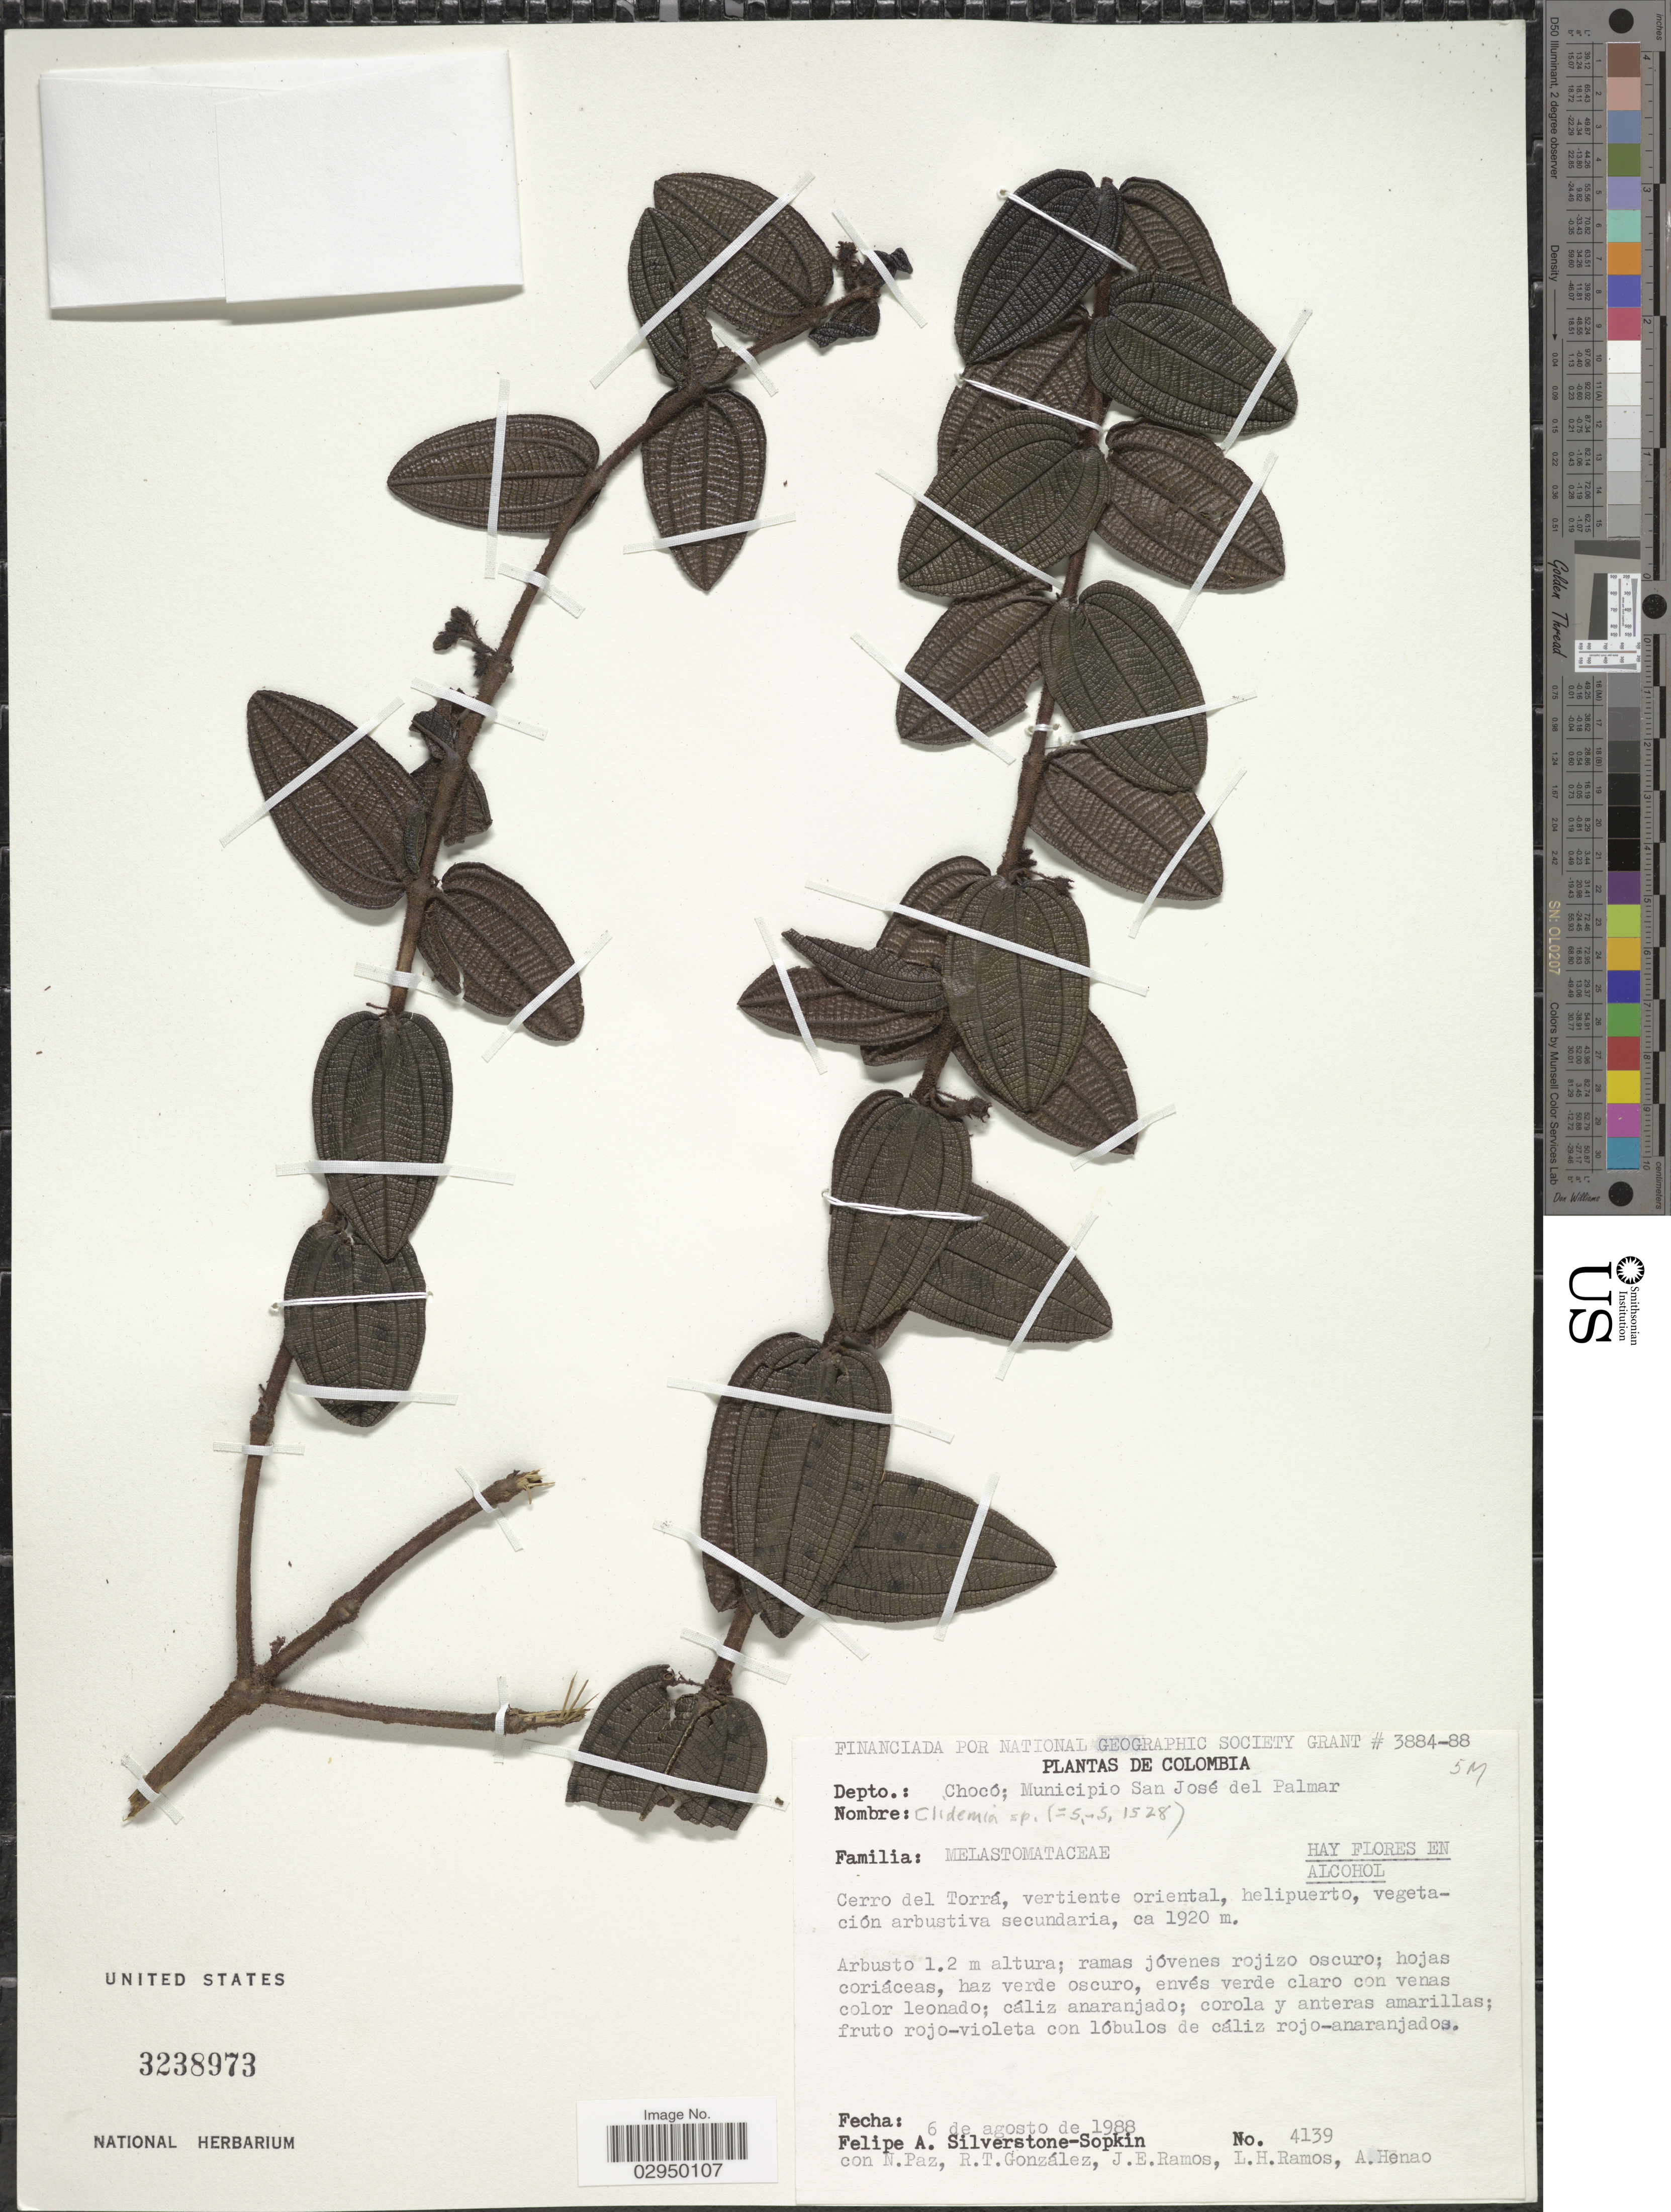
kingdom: Plantae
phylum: Tracheophyta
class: Magnoliopsida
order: Myrtales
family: Melastomataceae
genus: Killipia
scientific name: Killipia sp.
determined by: Posada- Herrera, F. M.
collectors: P. A. Silverstone-Sopkin, N. Paz, R. Gonzalez, J. E. Ramos & et al.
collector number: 4139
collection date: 1988-08-06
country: Colombia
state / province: Chocó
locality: Depto.: Chocó; Municipio San José del Palmar. Cerro del Torrá, vertiente oriental, helipuerto.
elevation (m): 1920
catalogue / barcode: US 3238973